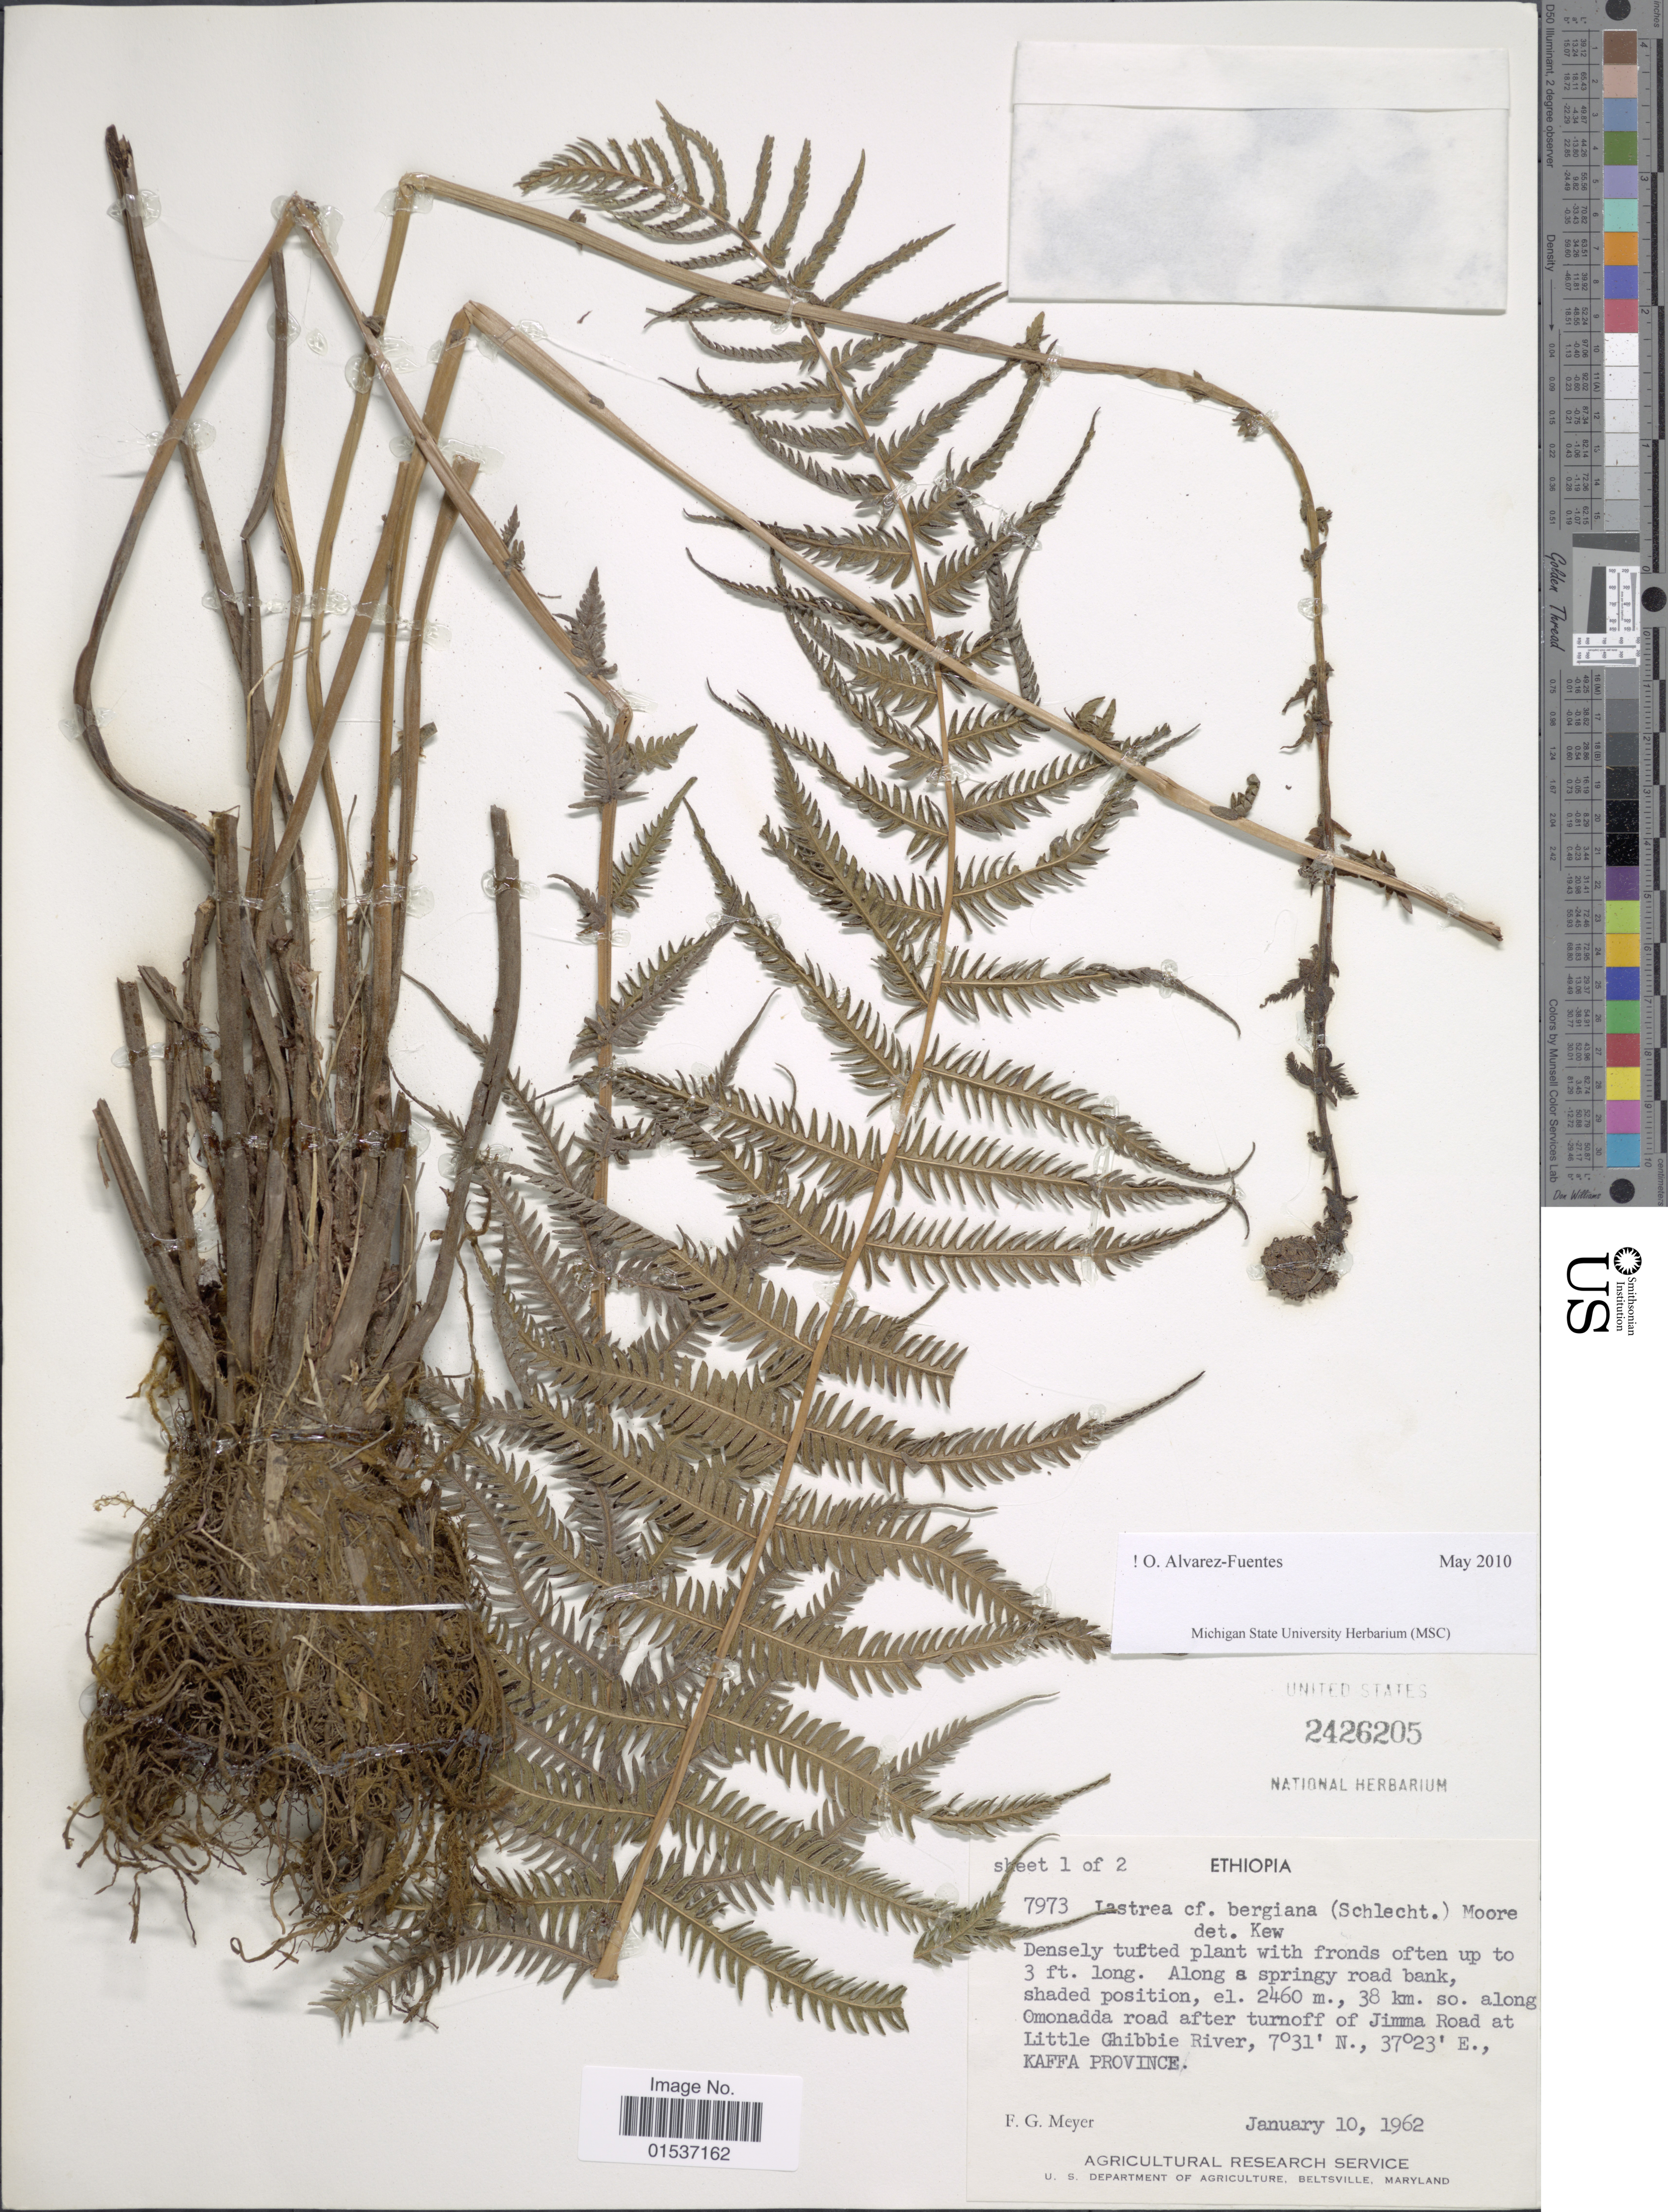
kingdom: Plantae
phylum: Tracheophyta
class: Polypodiopsida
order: Polypodiales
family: Thelypteridaceae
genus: Thelypteris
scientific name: Thelypteris bergiana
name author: (Schltdl.) Ching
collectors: F. G. Meyer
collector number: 7973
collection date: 1962-01-10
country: Ethiopia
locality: Ethiopia, 38 km. so. along Omonadda road after turnoff of Jimma Road at Little Ghibbie River, Kaffa Province.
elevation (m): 2460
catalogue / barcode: US 2426205